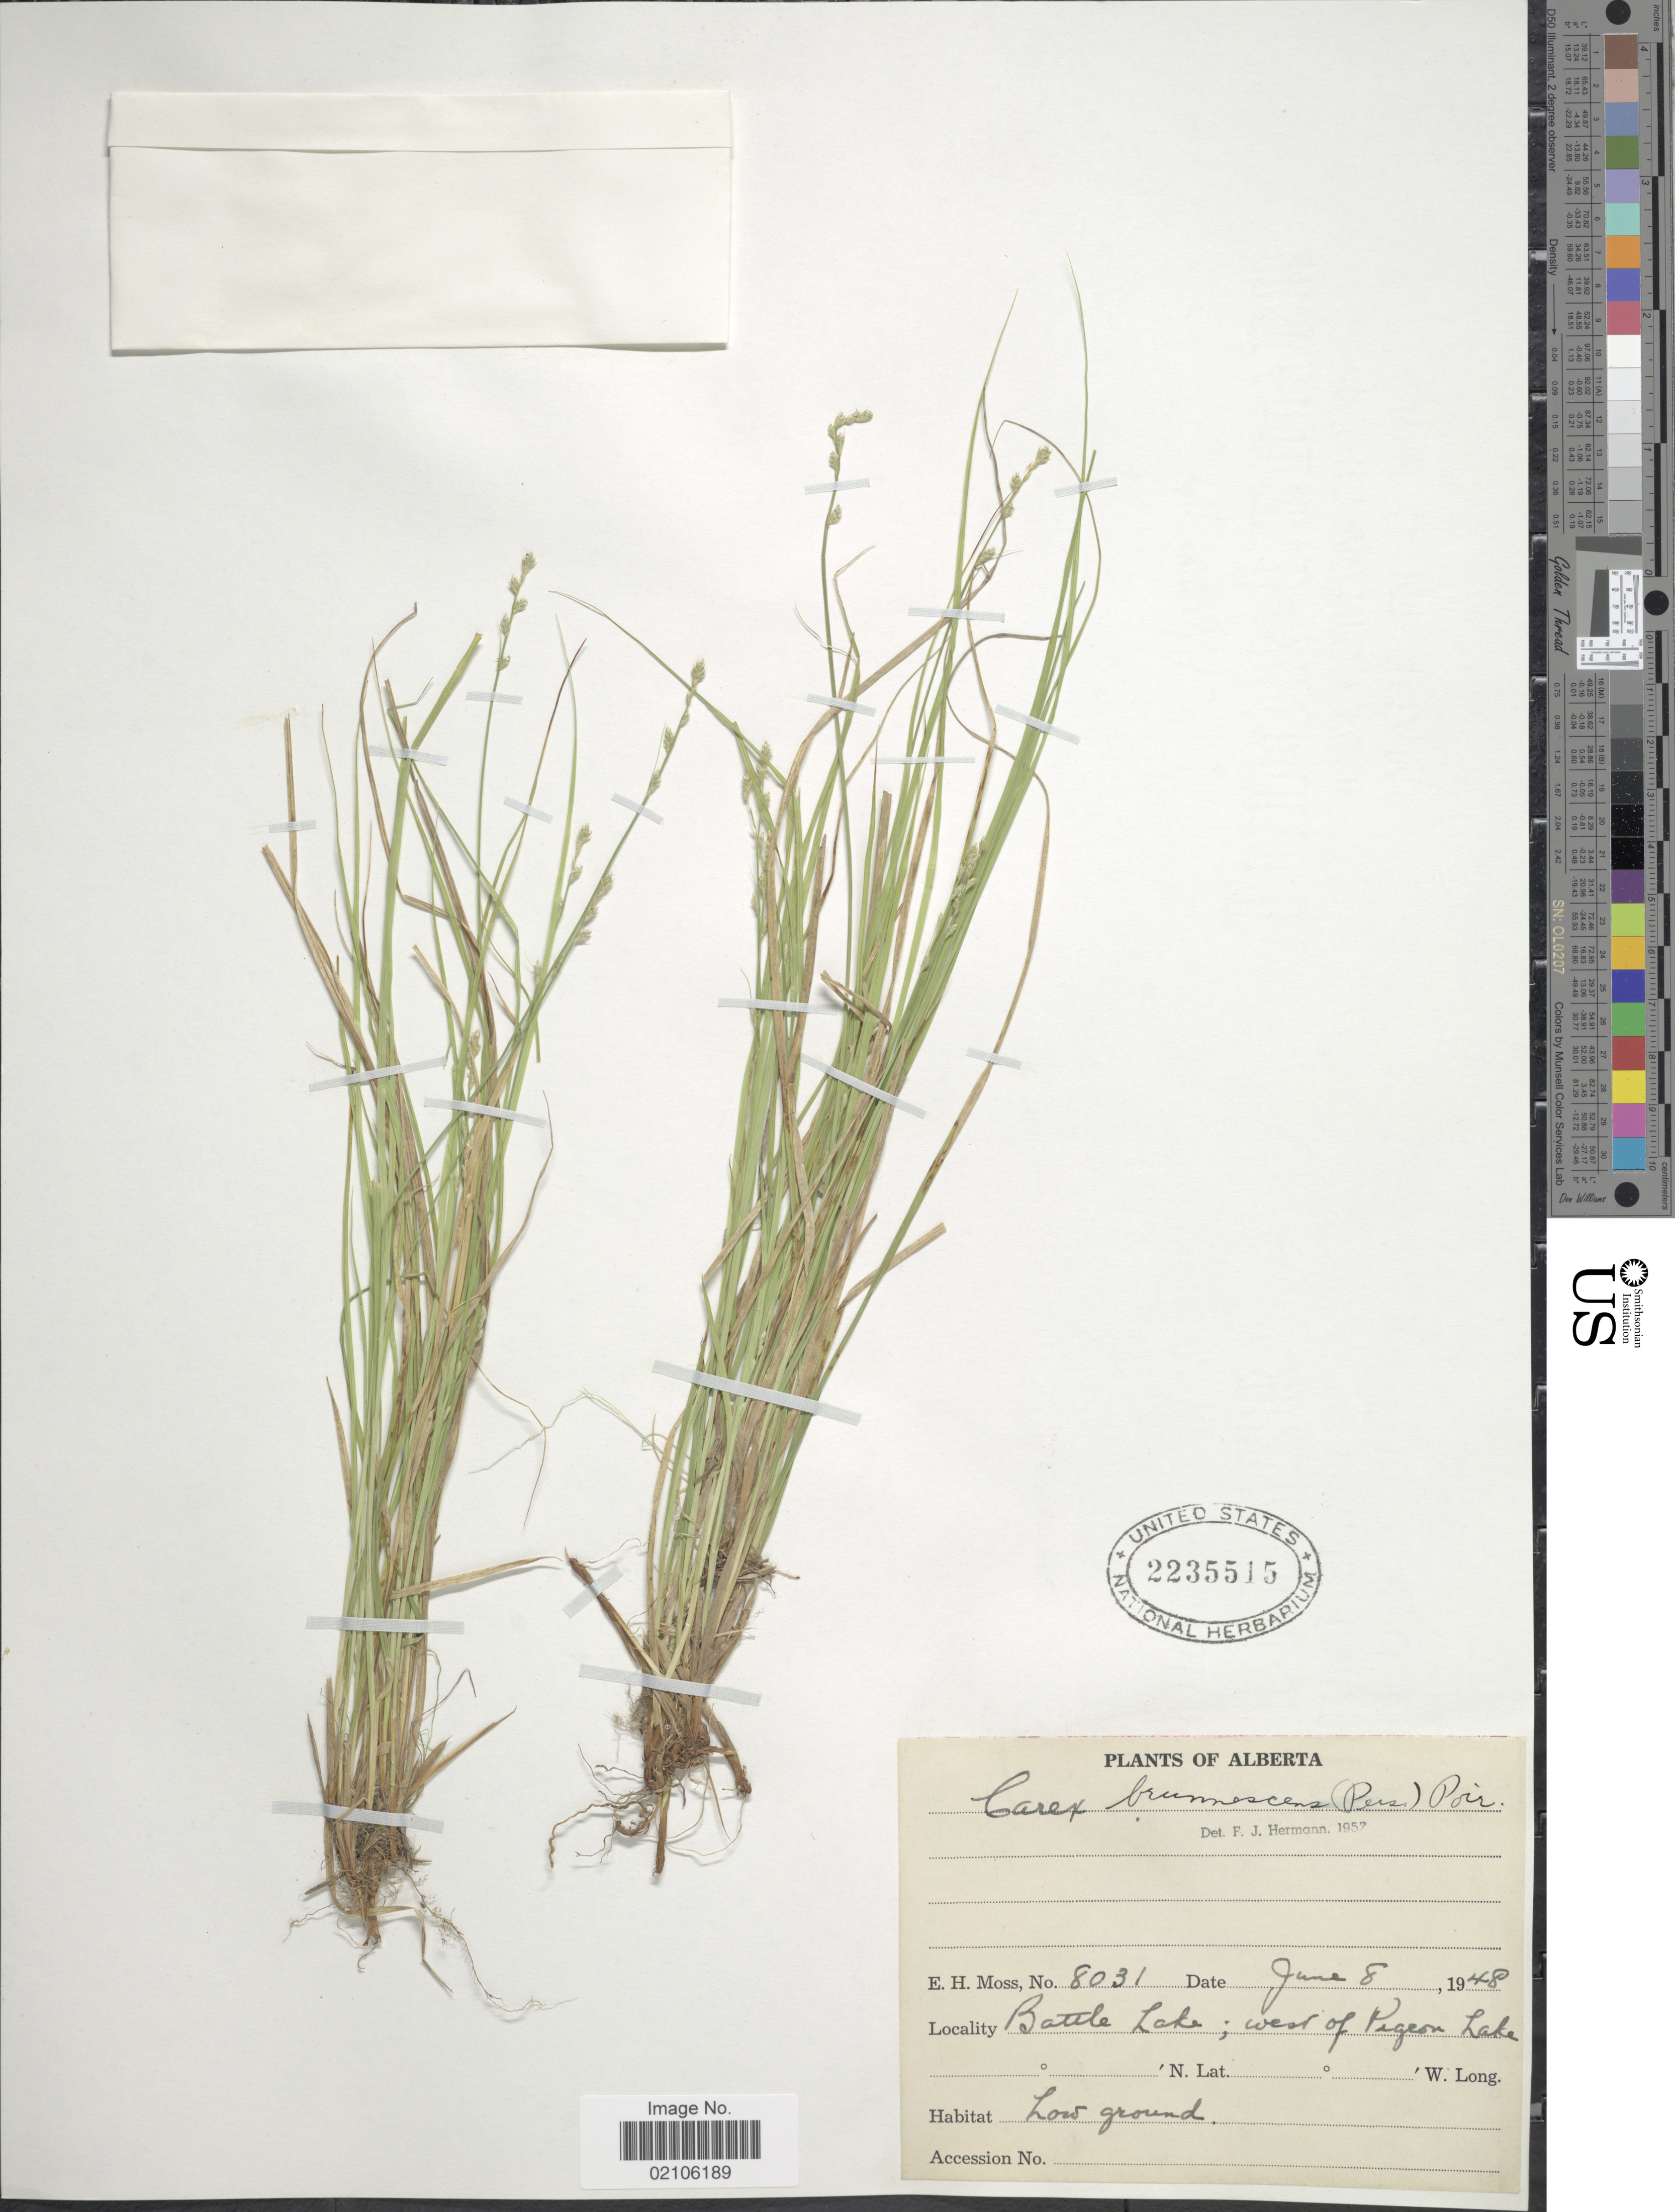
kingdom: Plantae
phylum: Tracheophyta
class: Liliopsida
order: Poales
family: Cyperaceae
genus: Carex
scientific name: Carex brunnescens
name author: (Pers.) Poir.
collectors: E. Moss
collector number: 8031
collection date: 1948-06-08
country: Canada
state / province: Alberta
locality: Battle Lake; west of Pigeon Lake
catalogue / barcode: US 2235515